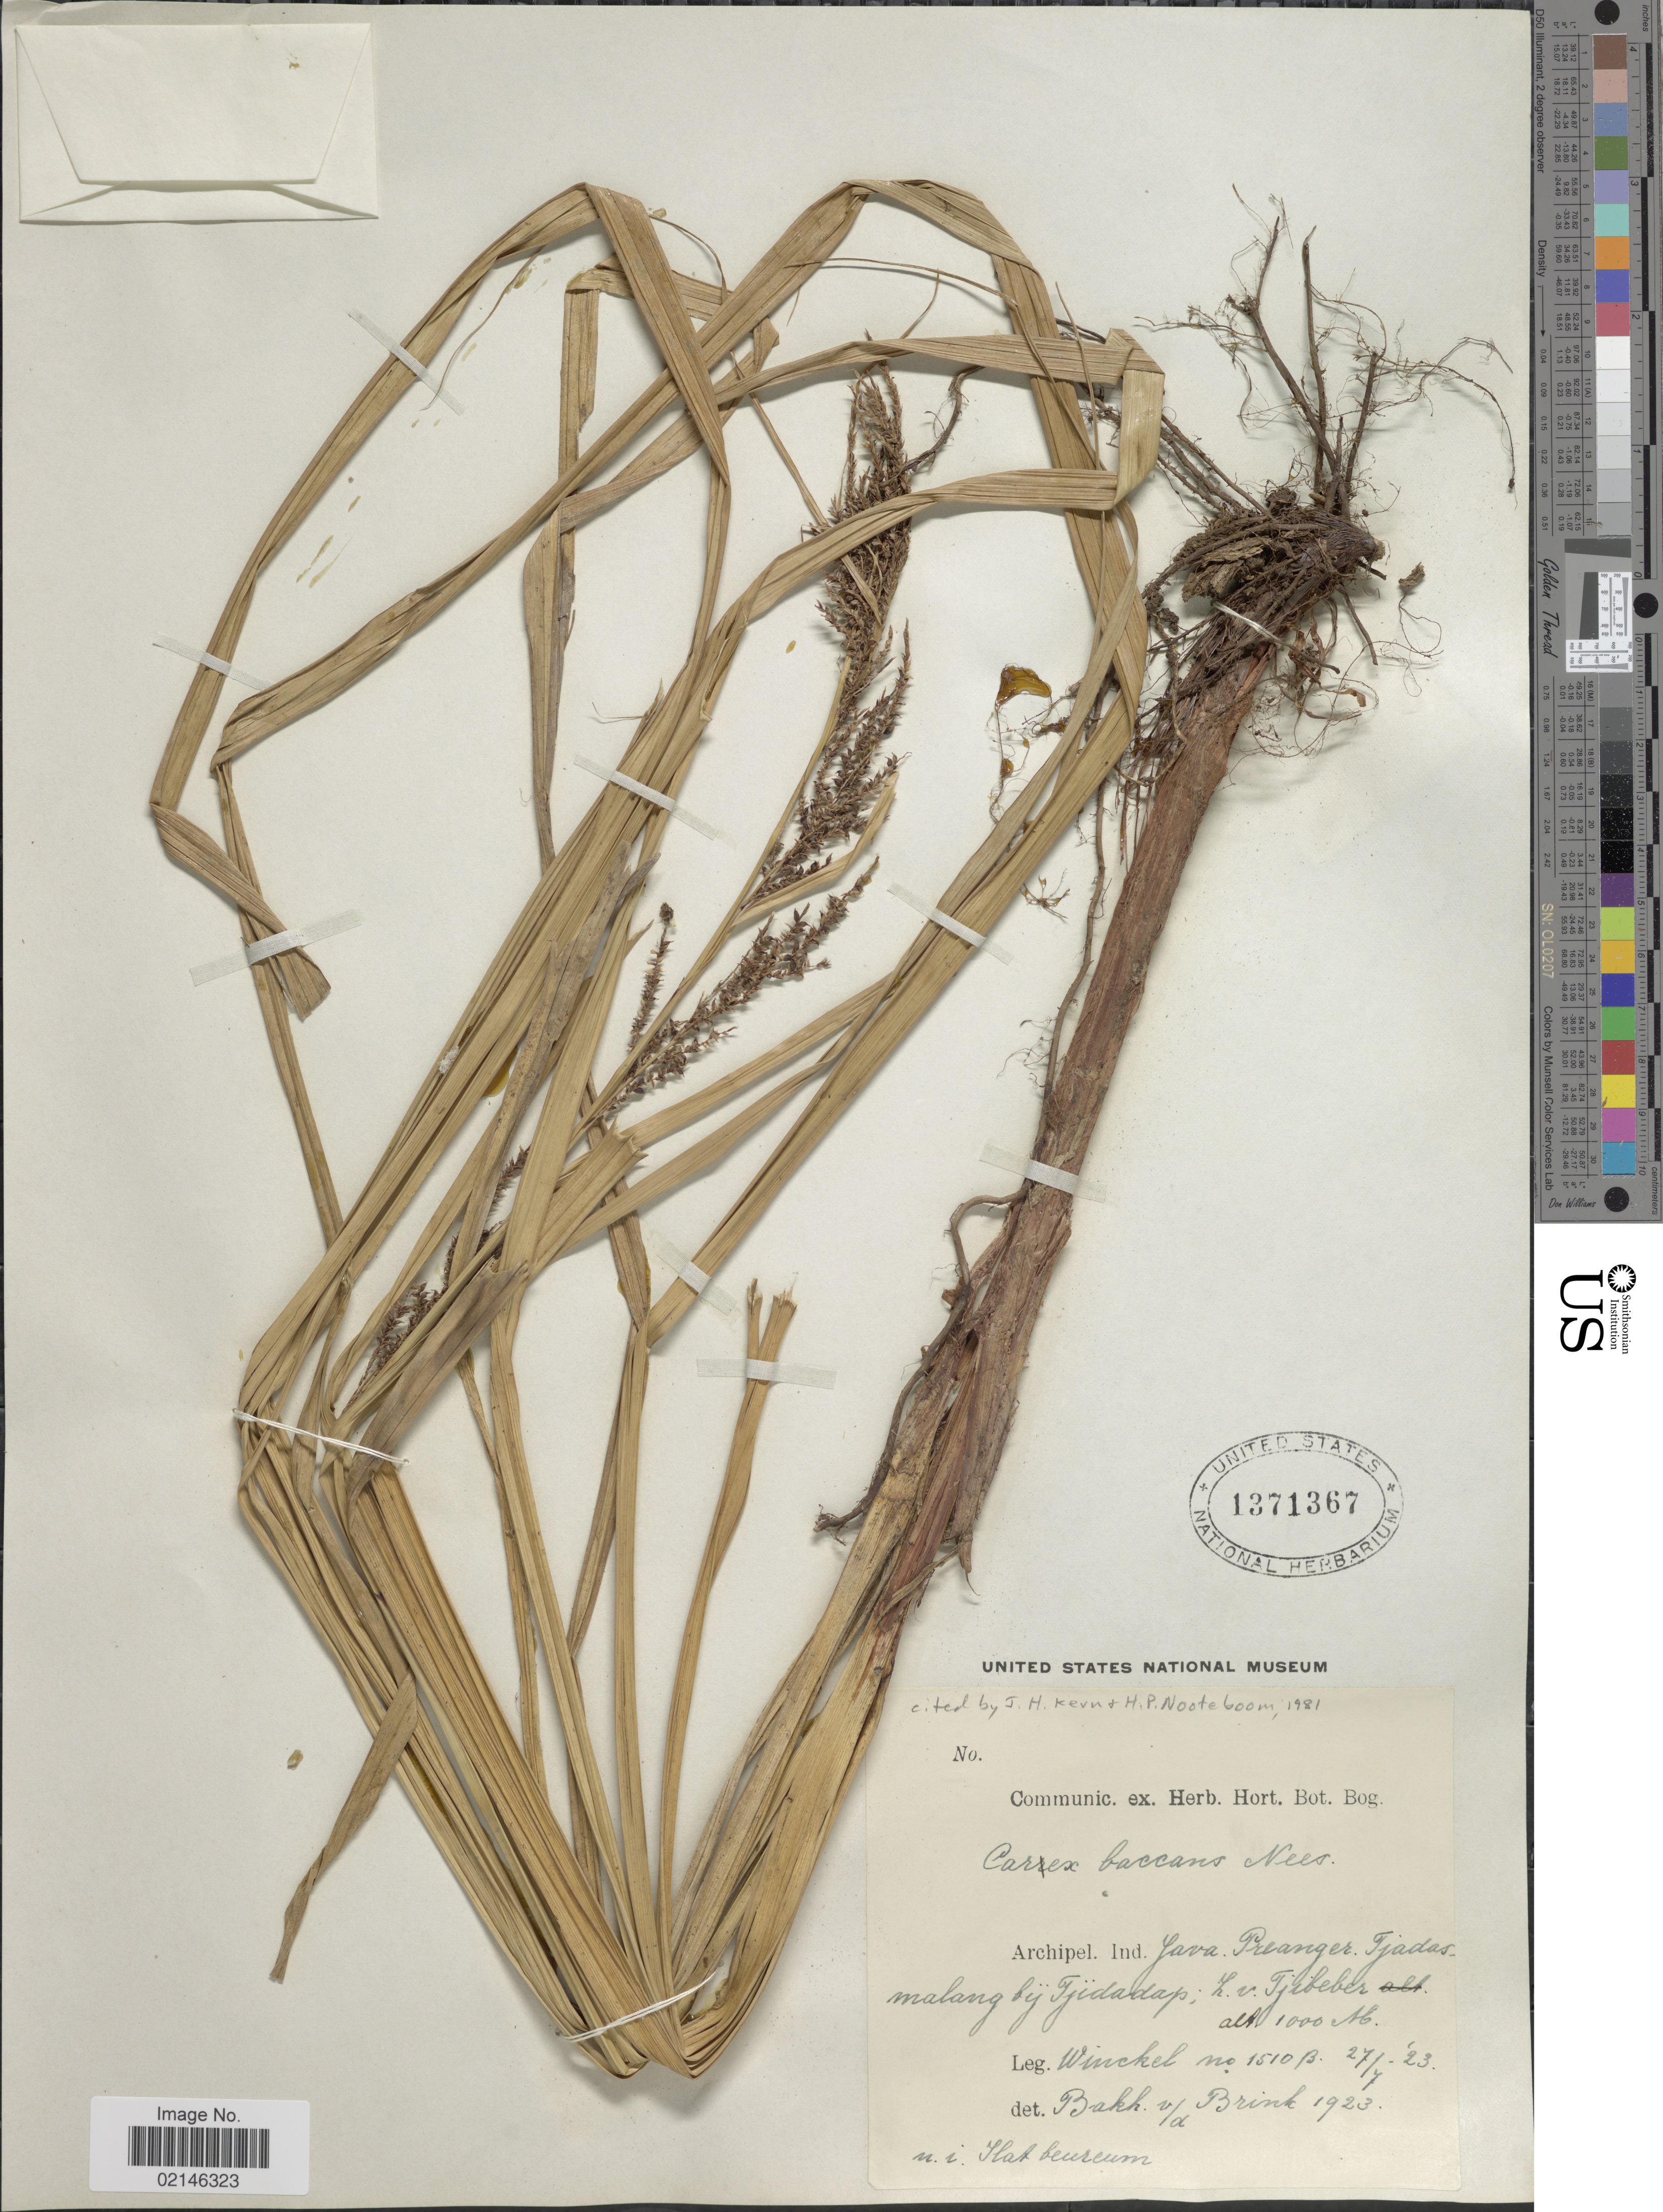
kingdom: Plantae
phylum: Tracheophyta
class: Liliopsida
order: Poales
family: Cyperaceae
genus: Carex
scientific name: Carex baccans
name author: Nees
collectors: W. Winckel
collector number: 1510B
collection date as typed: Transcribed d/m/y: 27/7/23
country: Indonesia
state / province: Java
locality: Archipel Ind. Preanger. Tjadas-malang bij Tjidadap; L. v. Tjibeber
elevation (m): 1000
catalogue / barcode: US 1371367